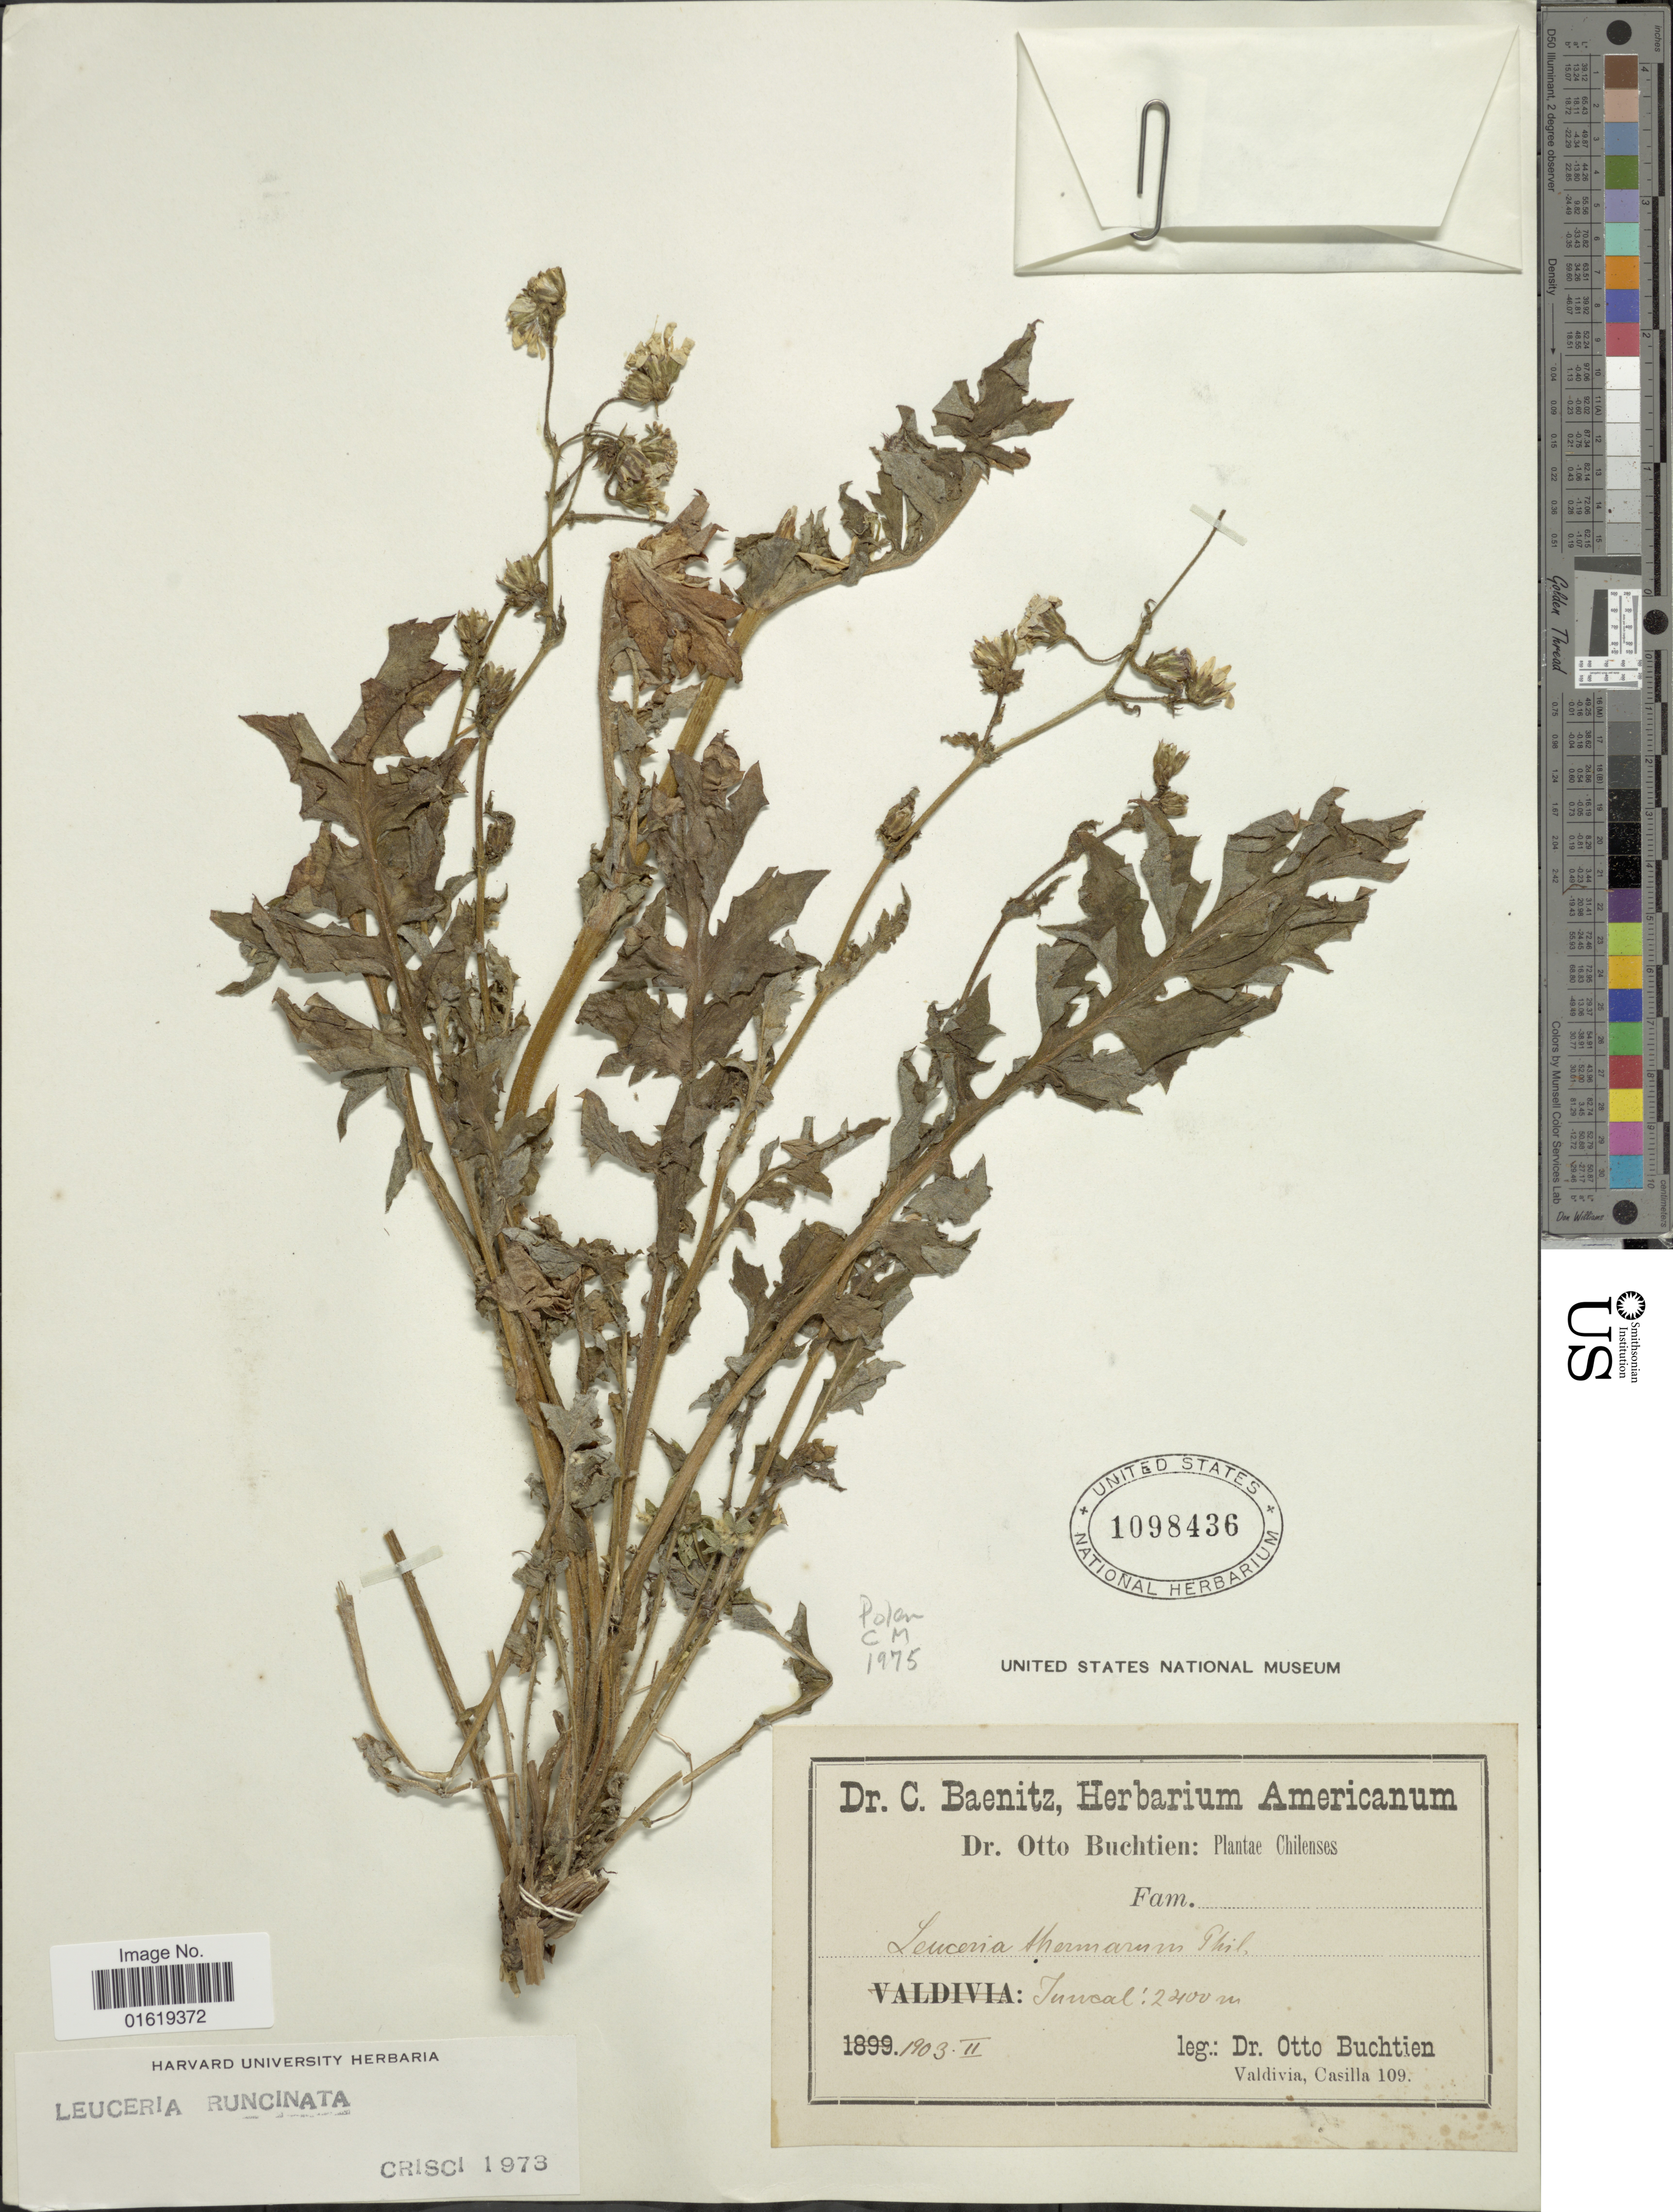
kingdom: Plantae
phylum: Tracheophyta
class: Magnoliopsida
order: Asterales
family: Asteraceae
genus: Leucheria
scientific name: Leucheria runcinata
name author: D. Don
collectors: O. Buchtien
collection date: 1903-02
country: Chile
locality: Juncal.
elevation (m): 2400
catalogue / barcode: US 1098436